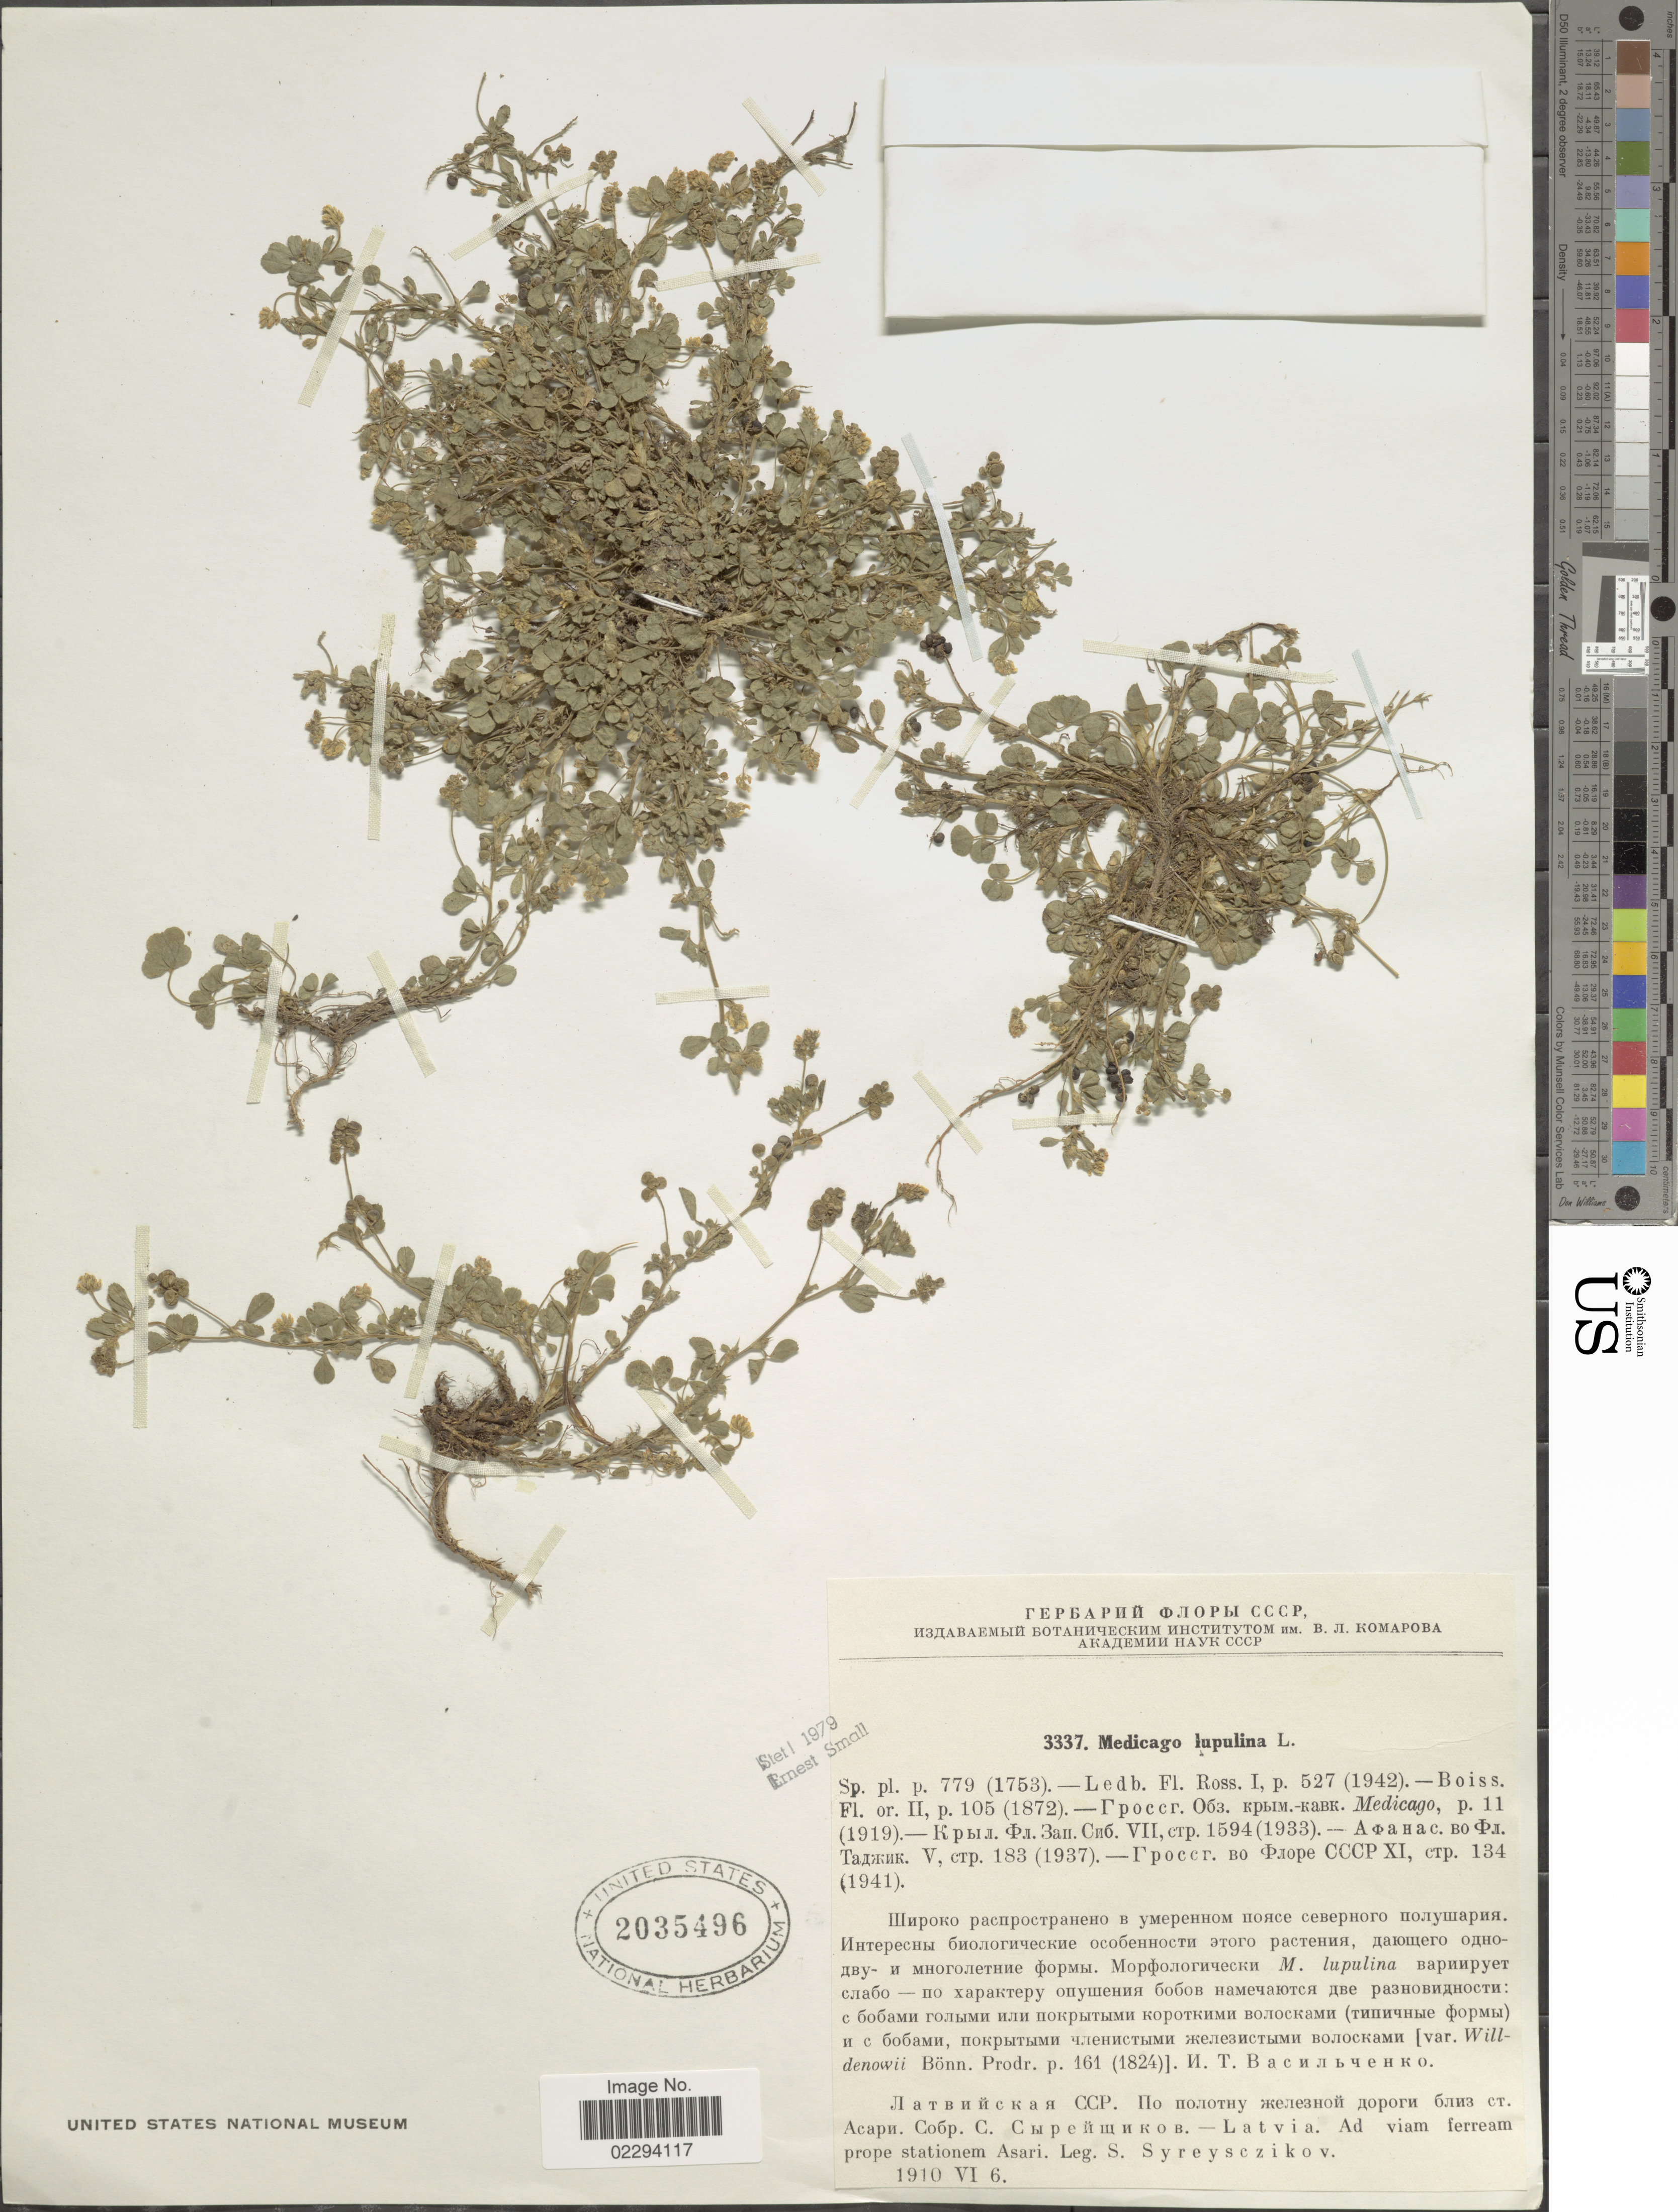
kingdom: Plantae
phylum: Tracheophyta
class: Magnoliopsida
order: Fabales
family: Fabaceae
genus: Medicago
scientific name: Medicago lupulina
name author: L.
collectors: S. Syreysczikov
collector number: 3337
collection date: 1910-06-06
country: Latvia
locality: Latvia. Ad viam ferream prope stationem Asari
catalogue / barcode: US 2035496